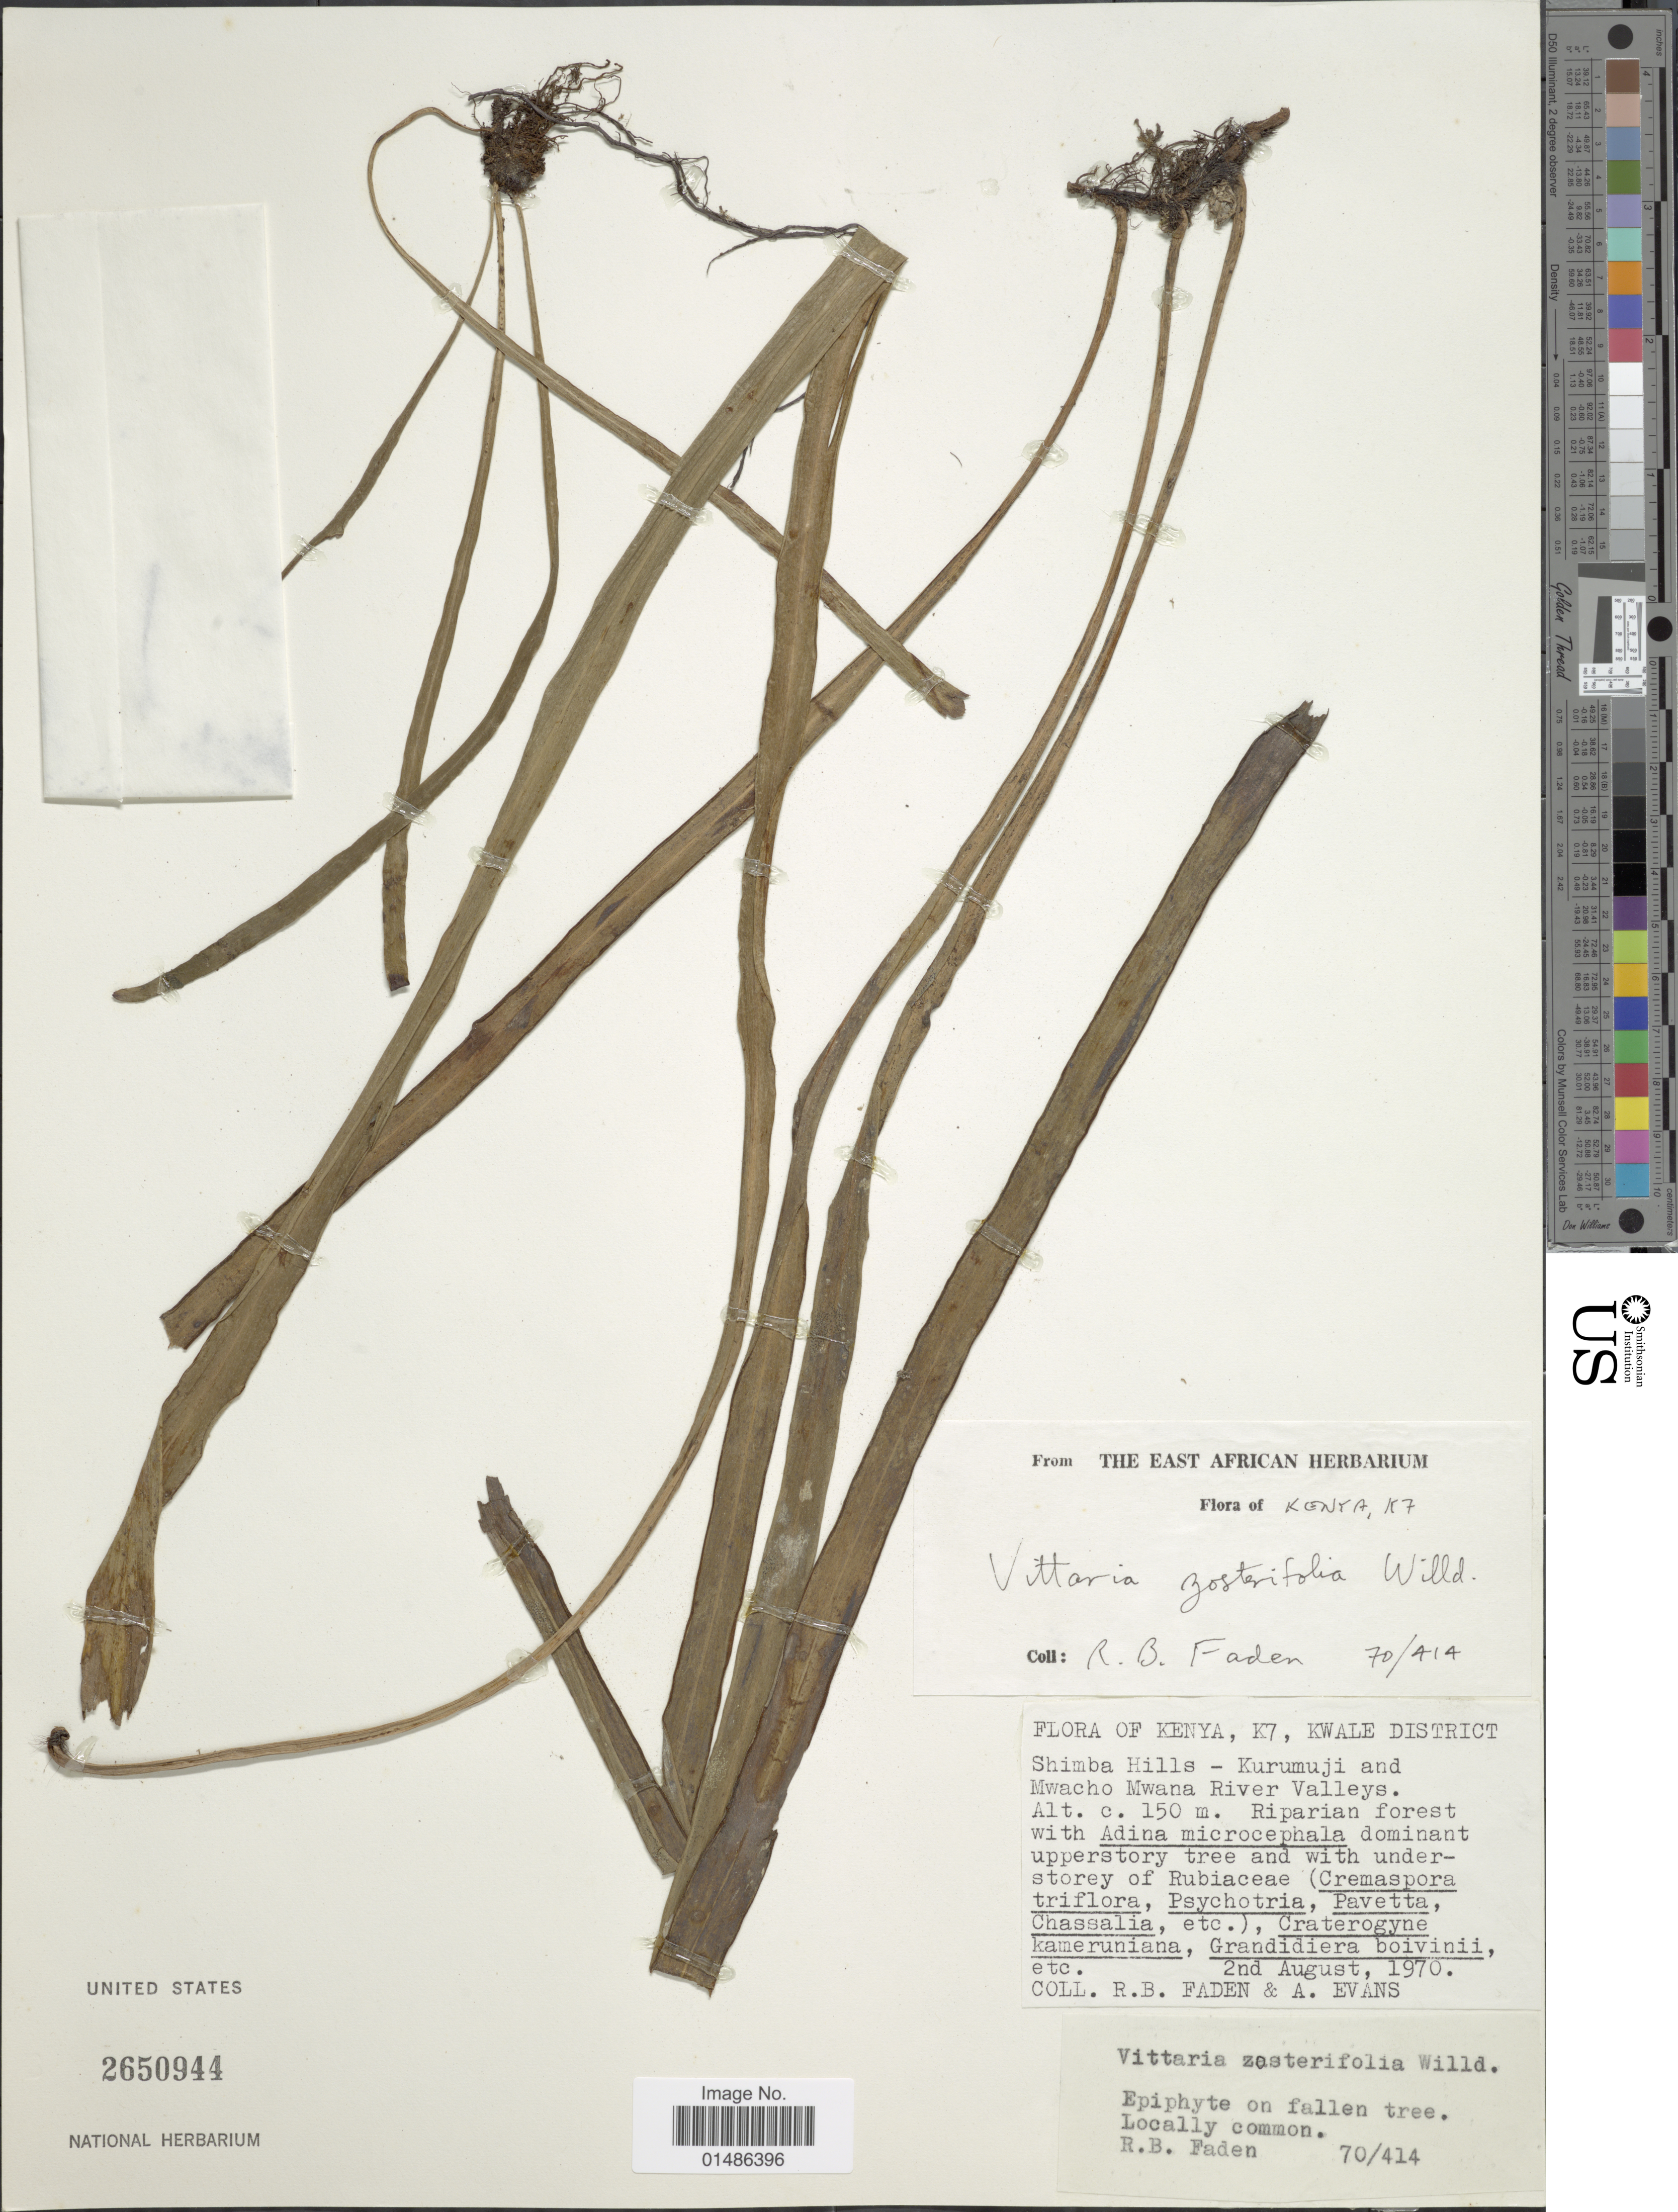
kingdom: Plantae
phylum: Tracheophyta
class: Polypodiopsida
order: Polypodiales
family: Pteridaceae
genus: Haplopteris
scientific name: Haplopteris zosterifolia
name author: (Willd.) E.H. Crane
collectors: R. B. Faden & A. Evans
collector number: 70/414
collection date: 1970-08-02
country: Kenya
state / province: Kwale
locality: Shimba Hills - Kurumuji and Mwacho Mwana River Valleys.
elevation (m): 150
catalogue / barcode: US 2650944